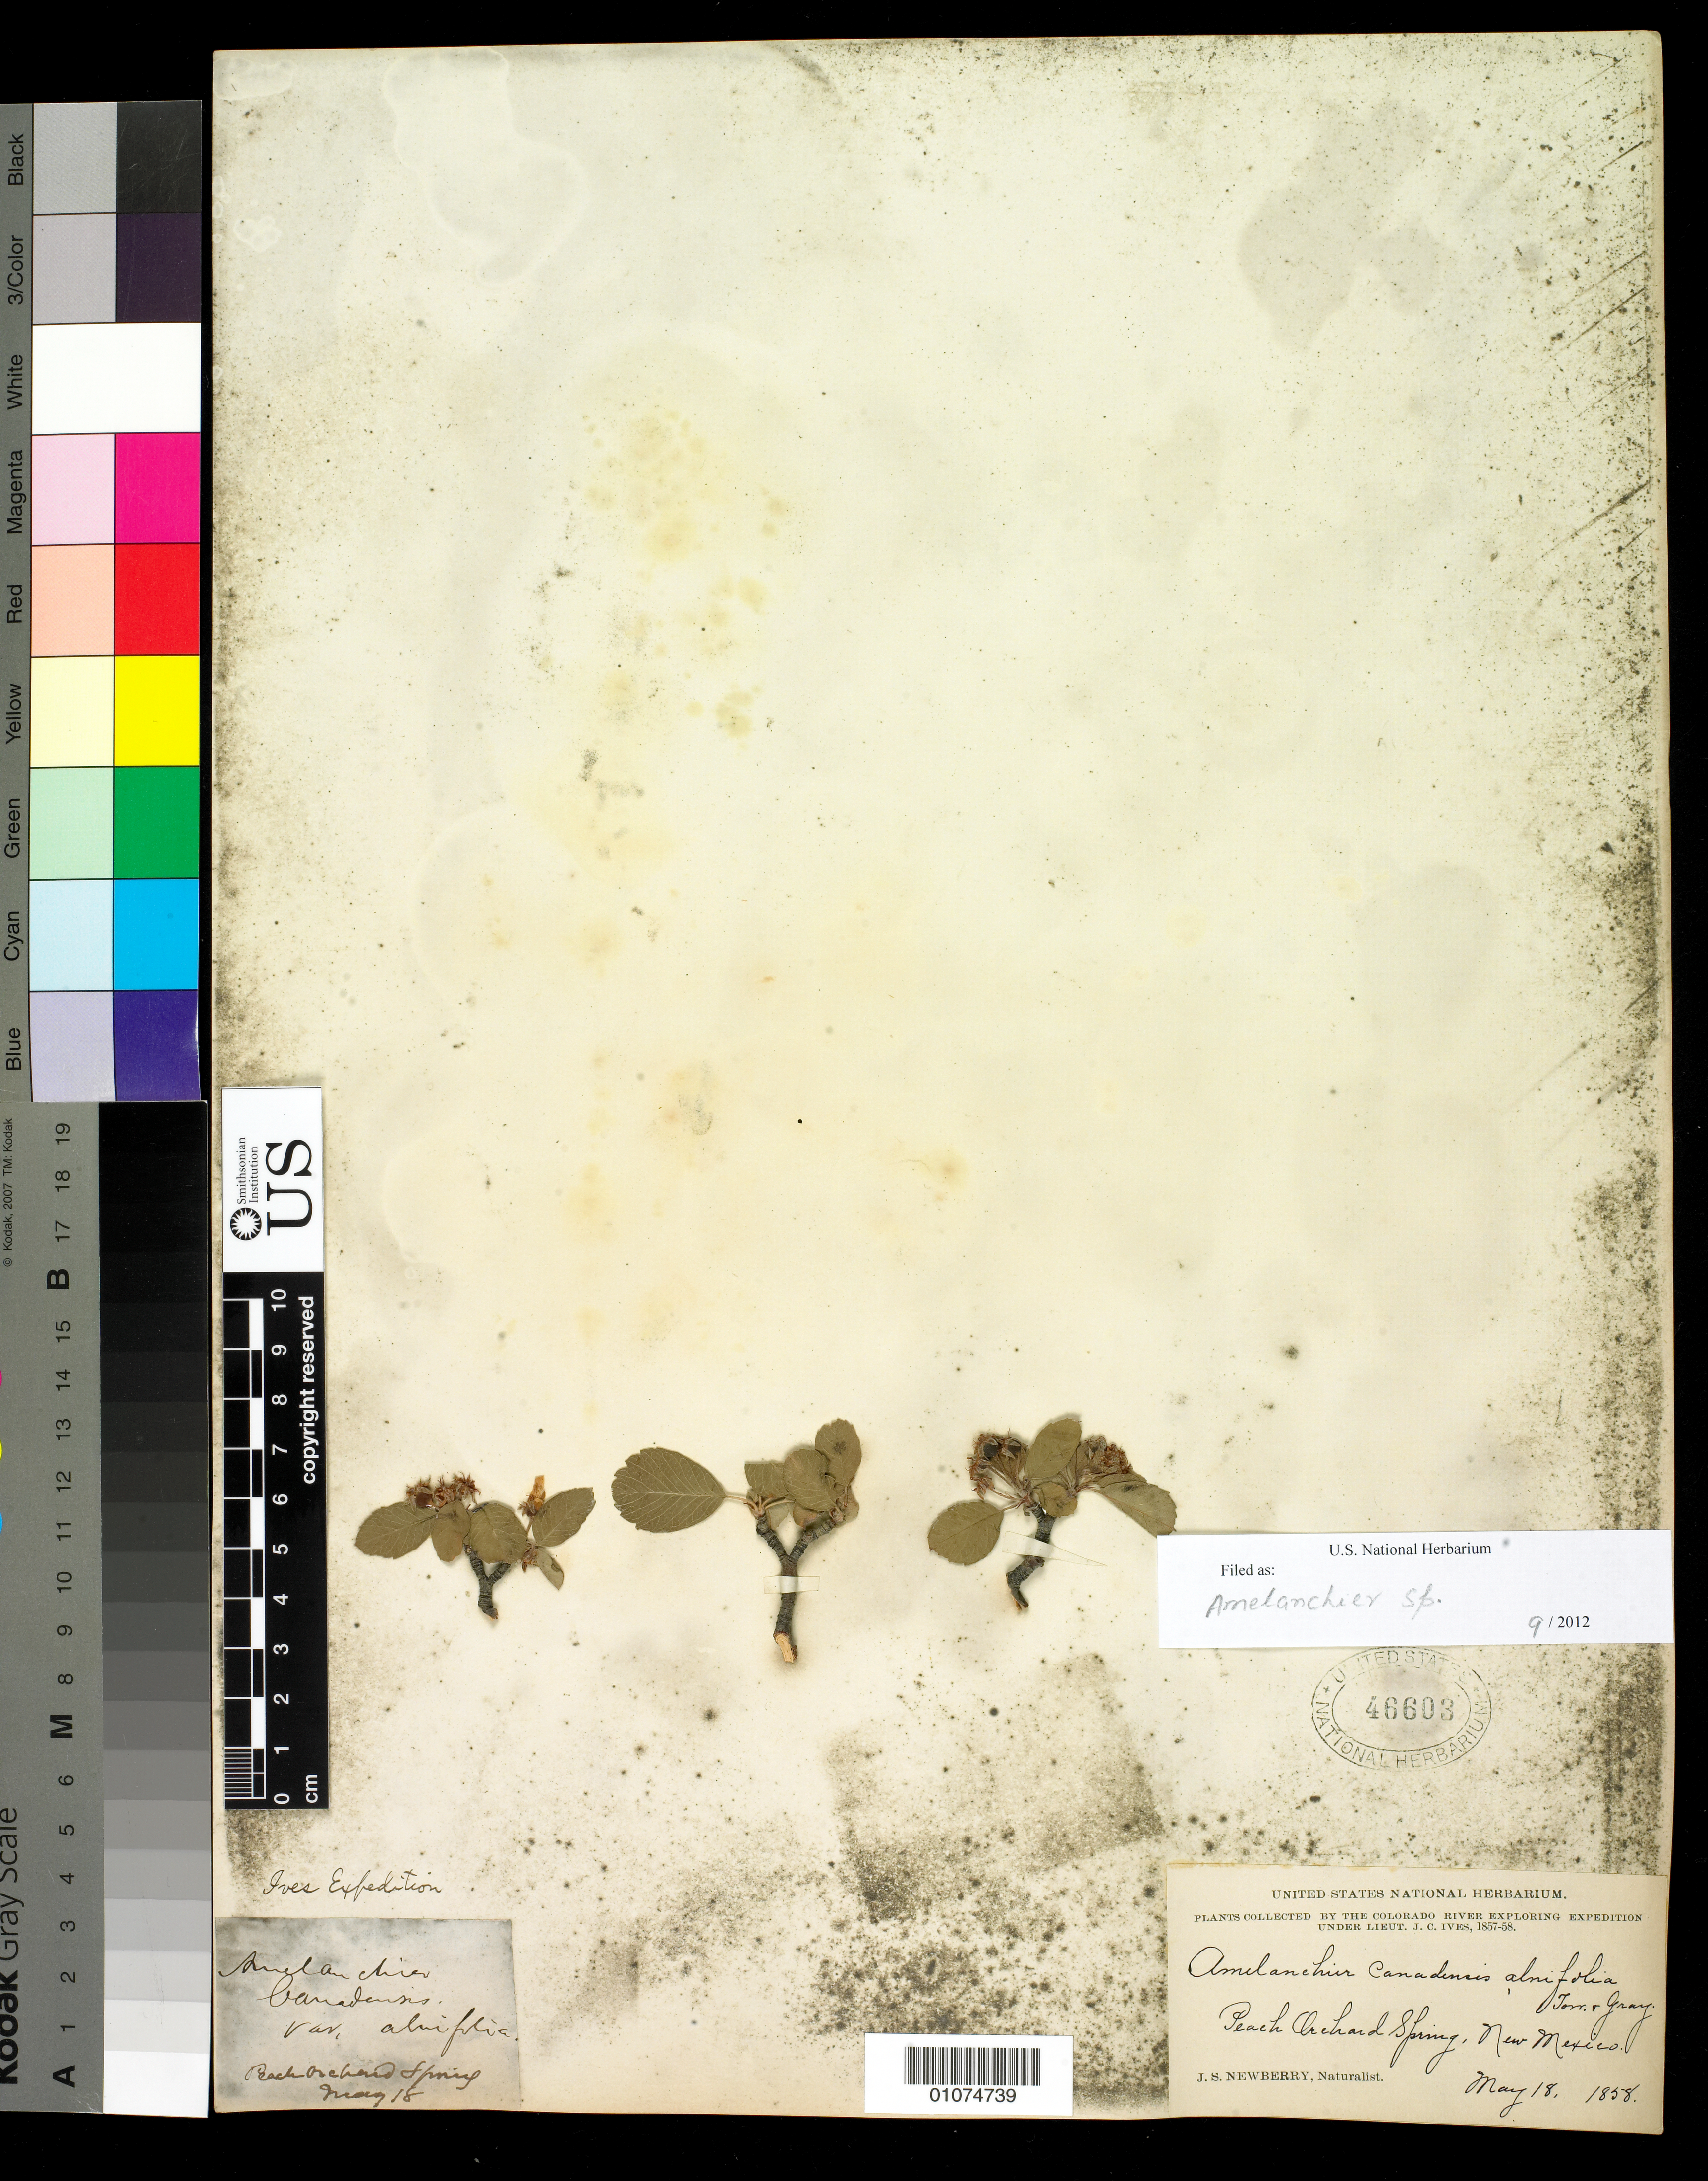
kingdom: Plantae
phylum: Tracheophyta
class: Magnoliopsida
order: Rosales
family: Rosaceae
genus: Amelanchier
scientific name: Amelanchier sp.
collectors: J. S. Newberry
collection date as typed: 18 May 1858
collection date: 1858-05-18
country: United States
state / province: New Mexico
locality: Peach Orchard Spring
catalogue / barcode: US 46603